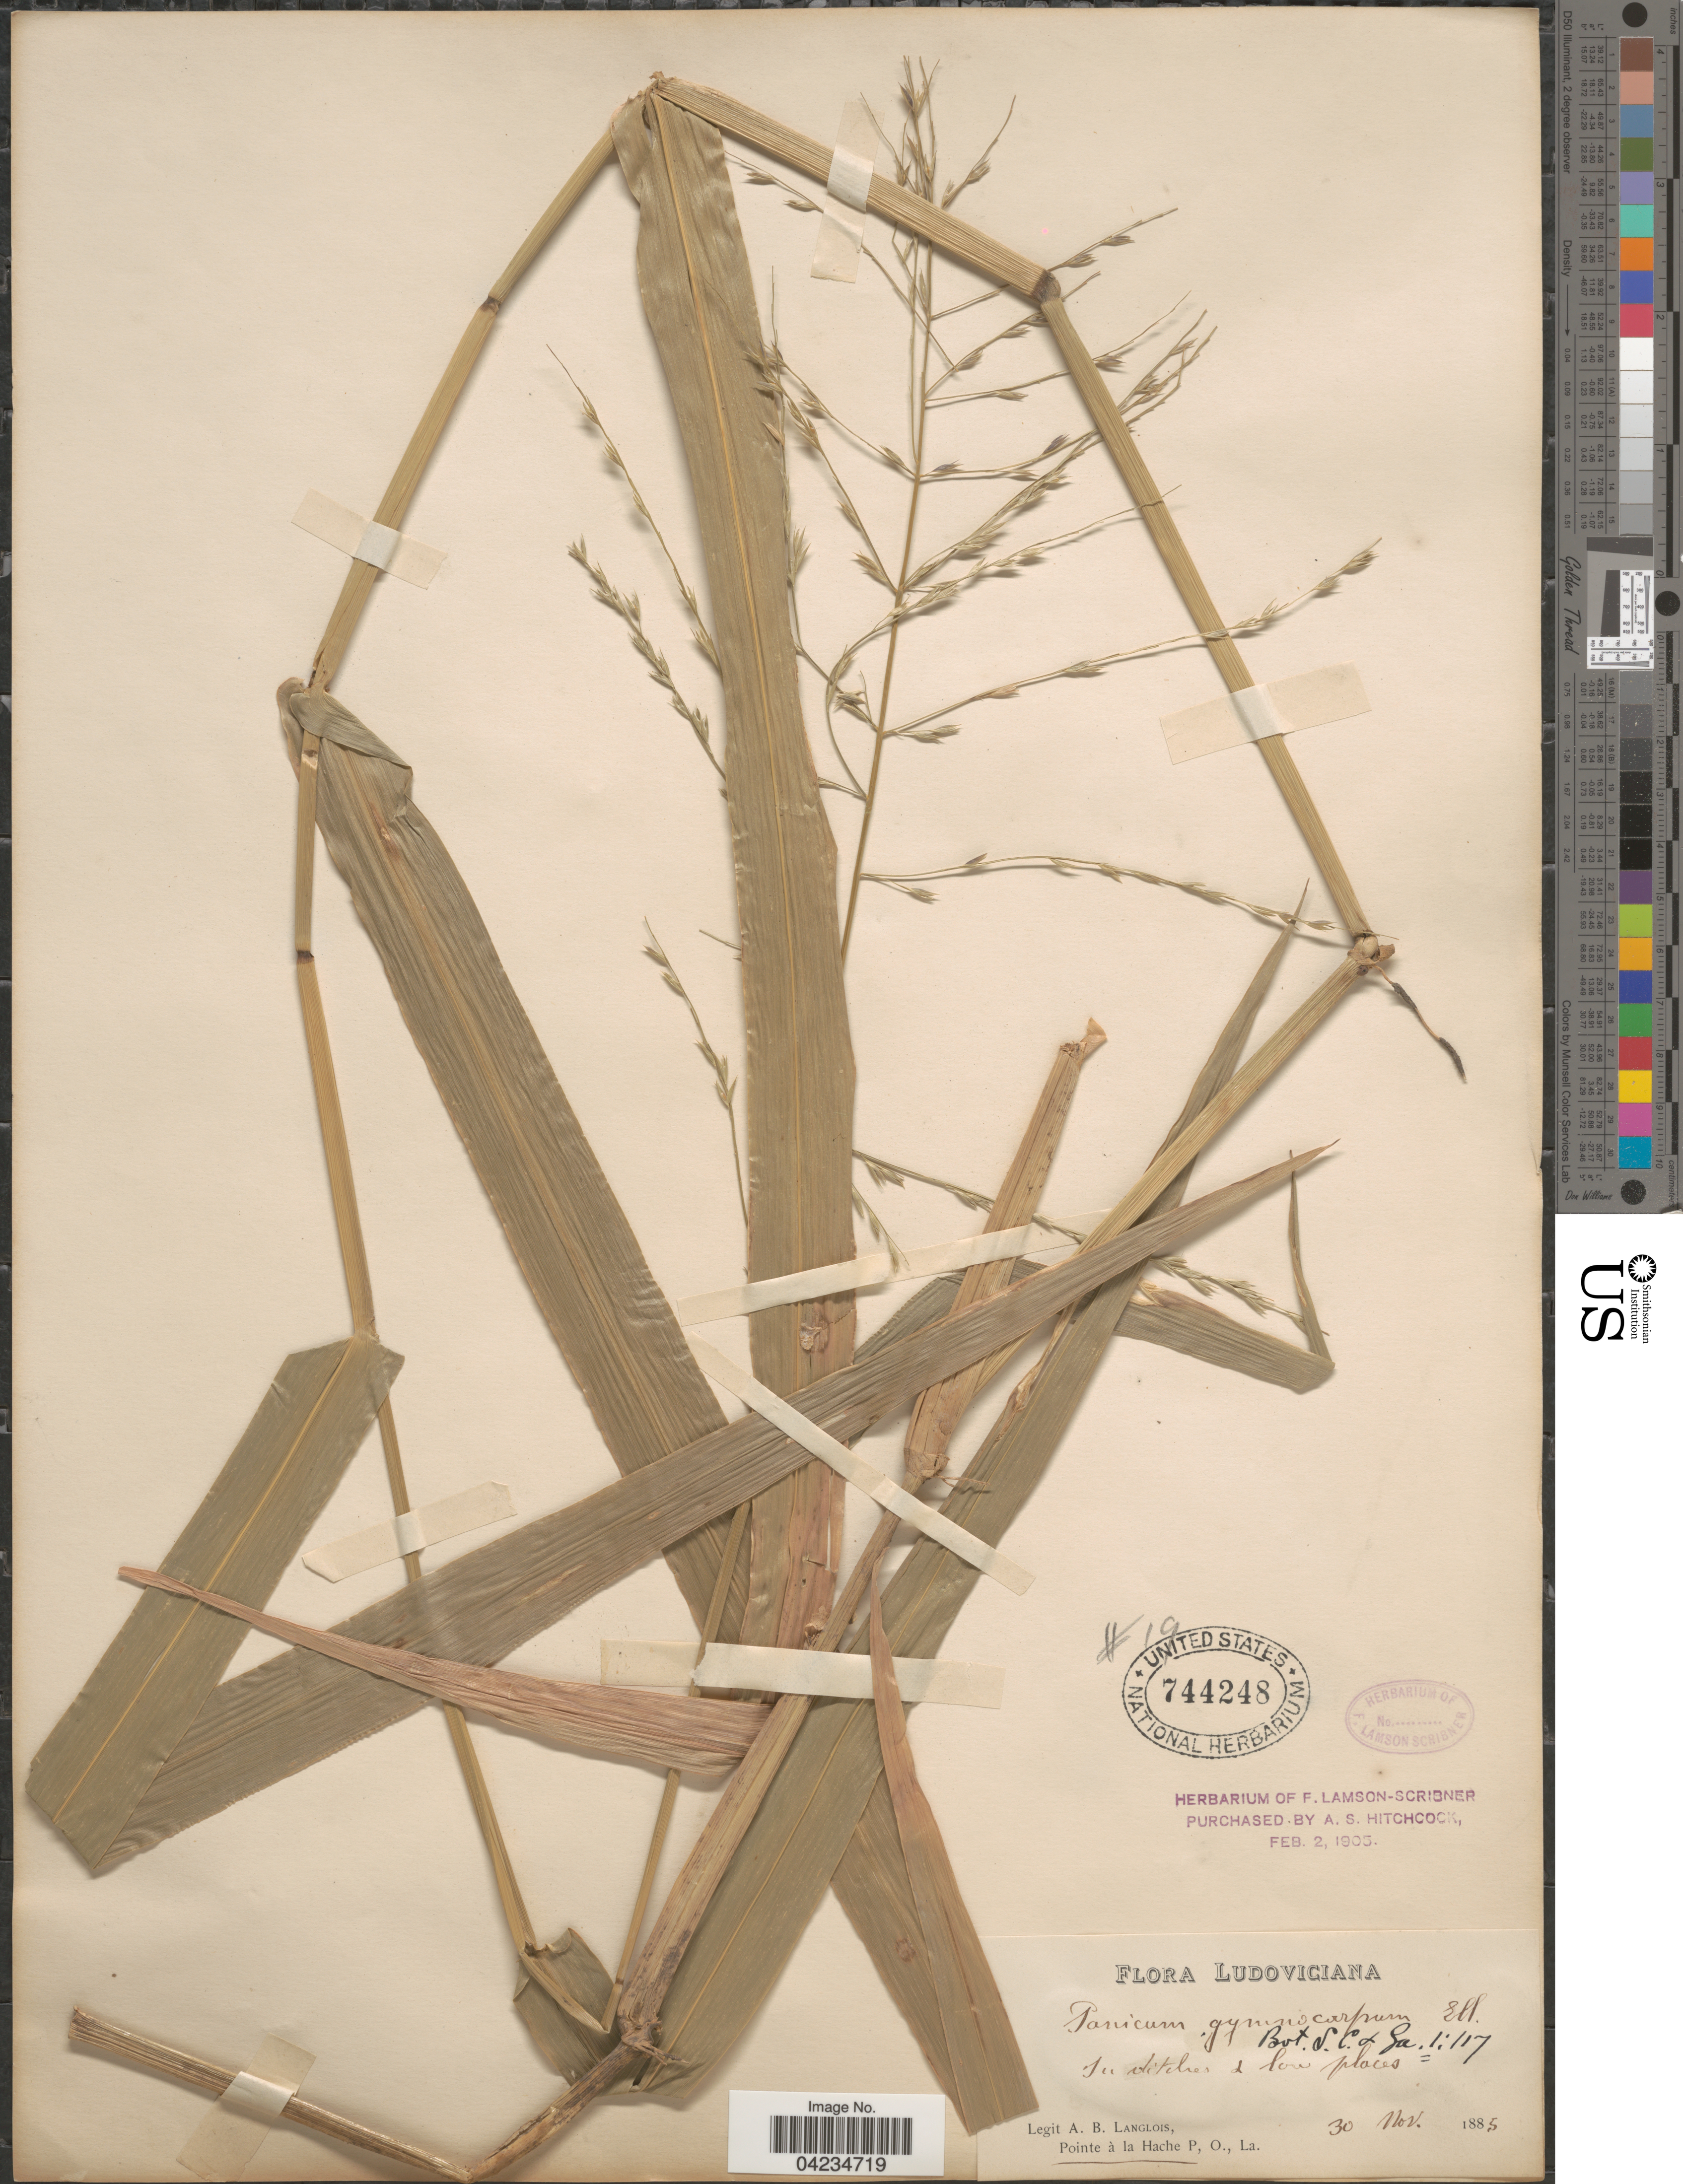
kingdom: Plantae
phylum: Tracheophyta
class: Liliopsida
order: Poales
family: Poaceae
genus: Phanopyrum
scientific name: Phanopyrum gymnocarpon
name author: (Elliott) Nash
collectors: A. Langlois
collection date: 1885-11-30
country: United States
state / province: Louisiana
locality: Ludoviciana. Pointe à la Hache P, O., La.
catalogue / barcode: US 744248